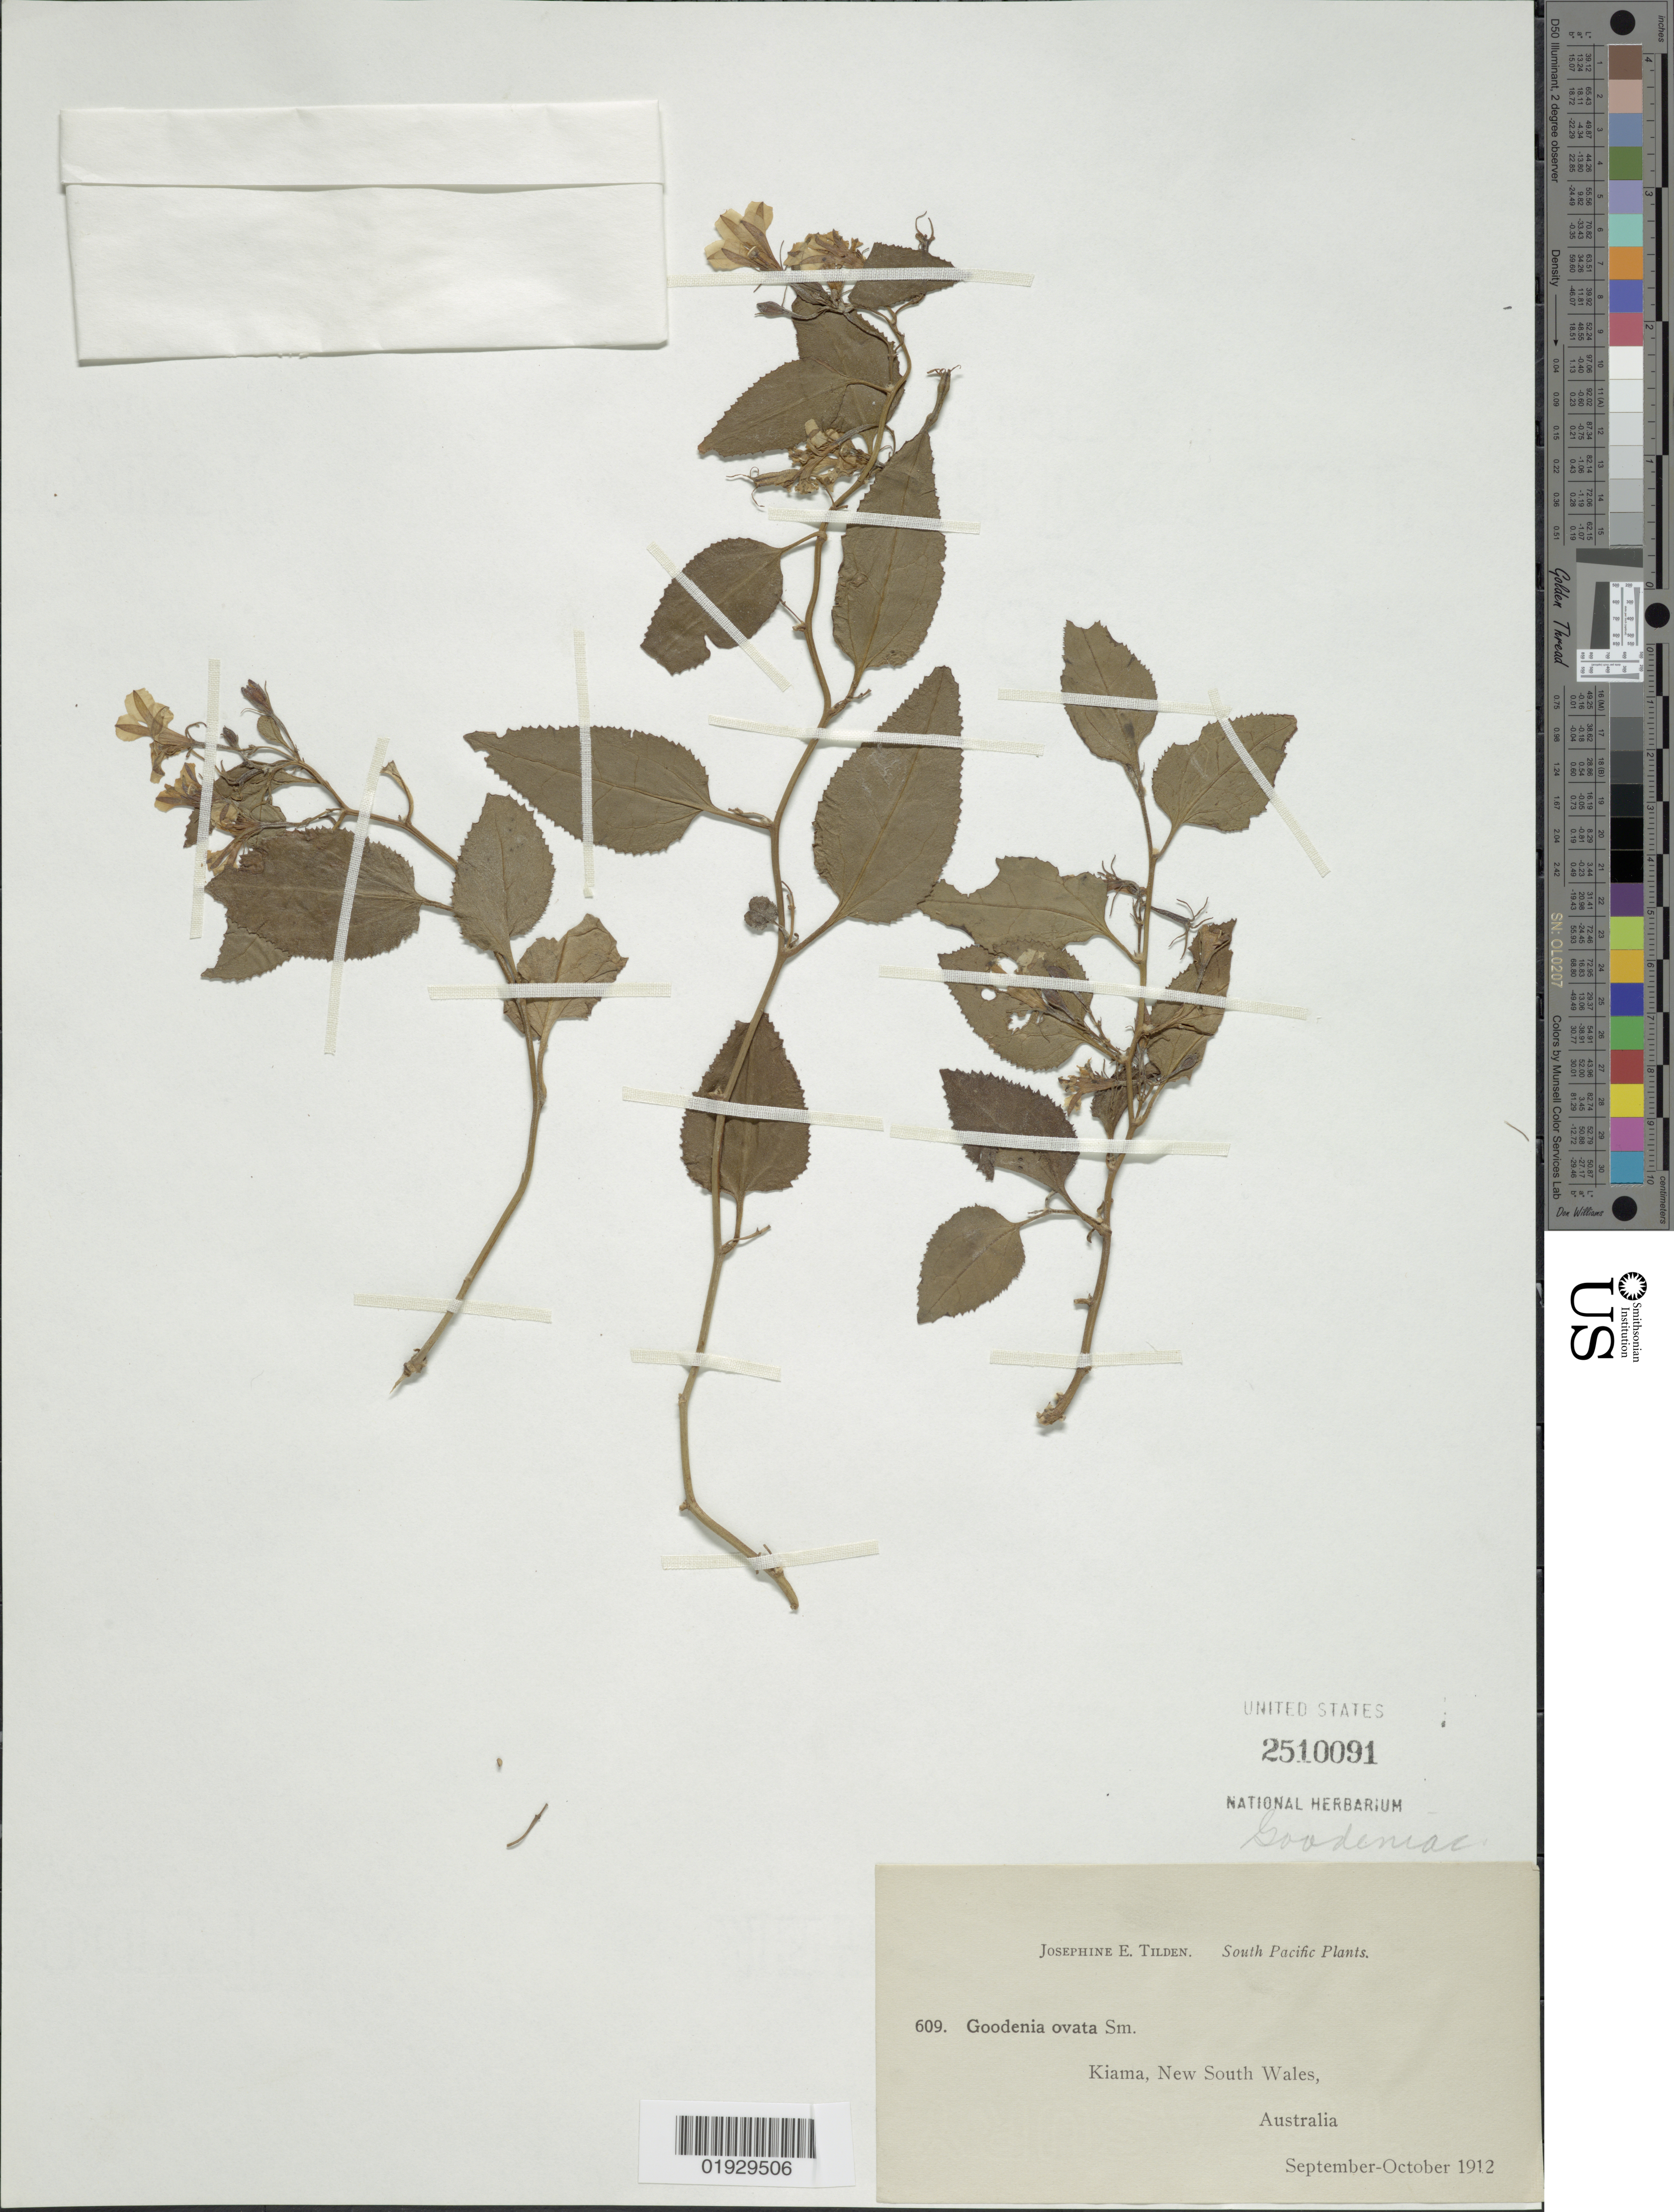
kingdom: Plantae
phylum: Tracheophyta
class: Magnoliopsida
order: Asterales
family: Goodeniaceae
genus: Goodenia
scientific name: Goodenia ovata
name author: Sm.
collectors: J. E. Tilden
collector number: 609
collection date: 1912-09/1912-10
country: Australia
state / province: New South Wales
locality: South Pacific, Kiama.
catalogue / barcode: US 2510091